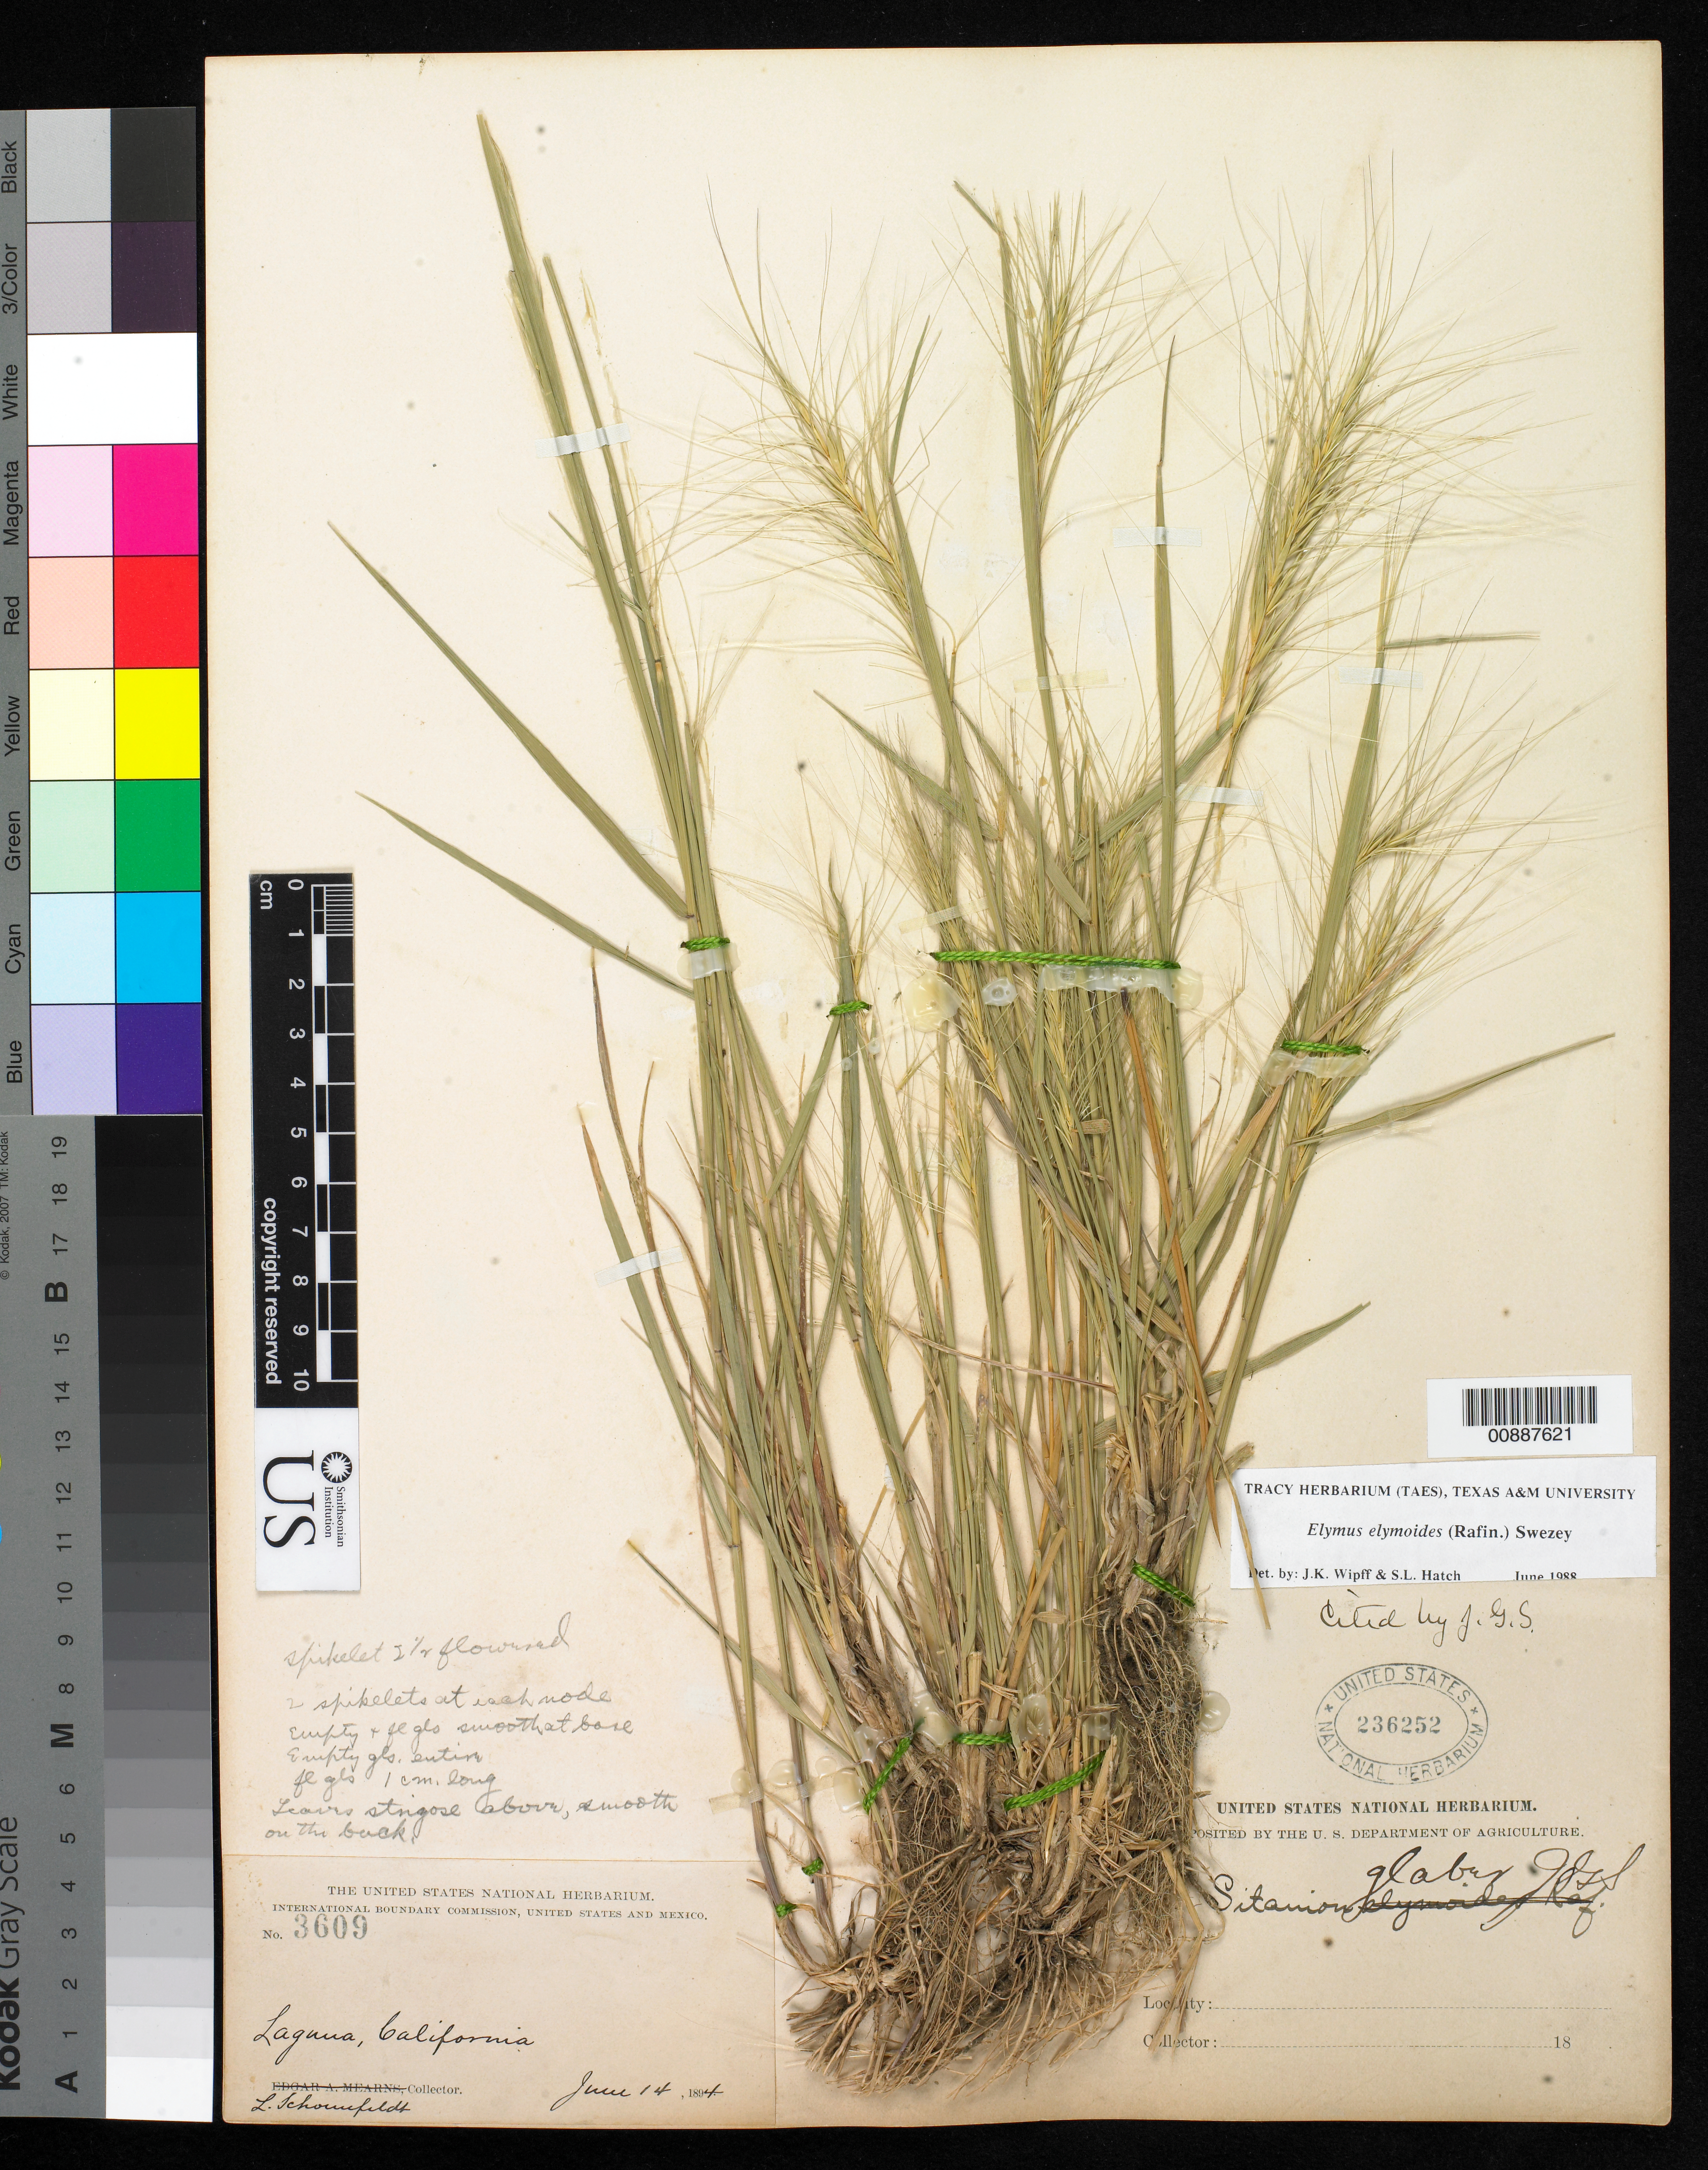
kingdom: Plantae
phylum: Tracheophyta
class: Liliopsida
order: Poales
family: Poaceae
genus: Elymus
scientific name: Elymus elymoides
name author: (Raf.) Swezey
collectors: L. Schoenfeldt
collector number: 3609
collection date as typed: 14 Jun 1894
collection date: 1894-06-14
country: United States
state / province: California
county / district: Orange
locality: Laguna, California.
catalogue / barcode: US 236252